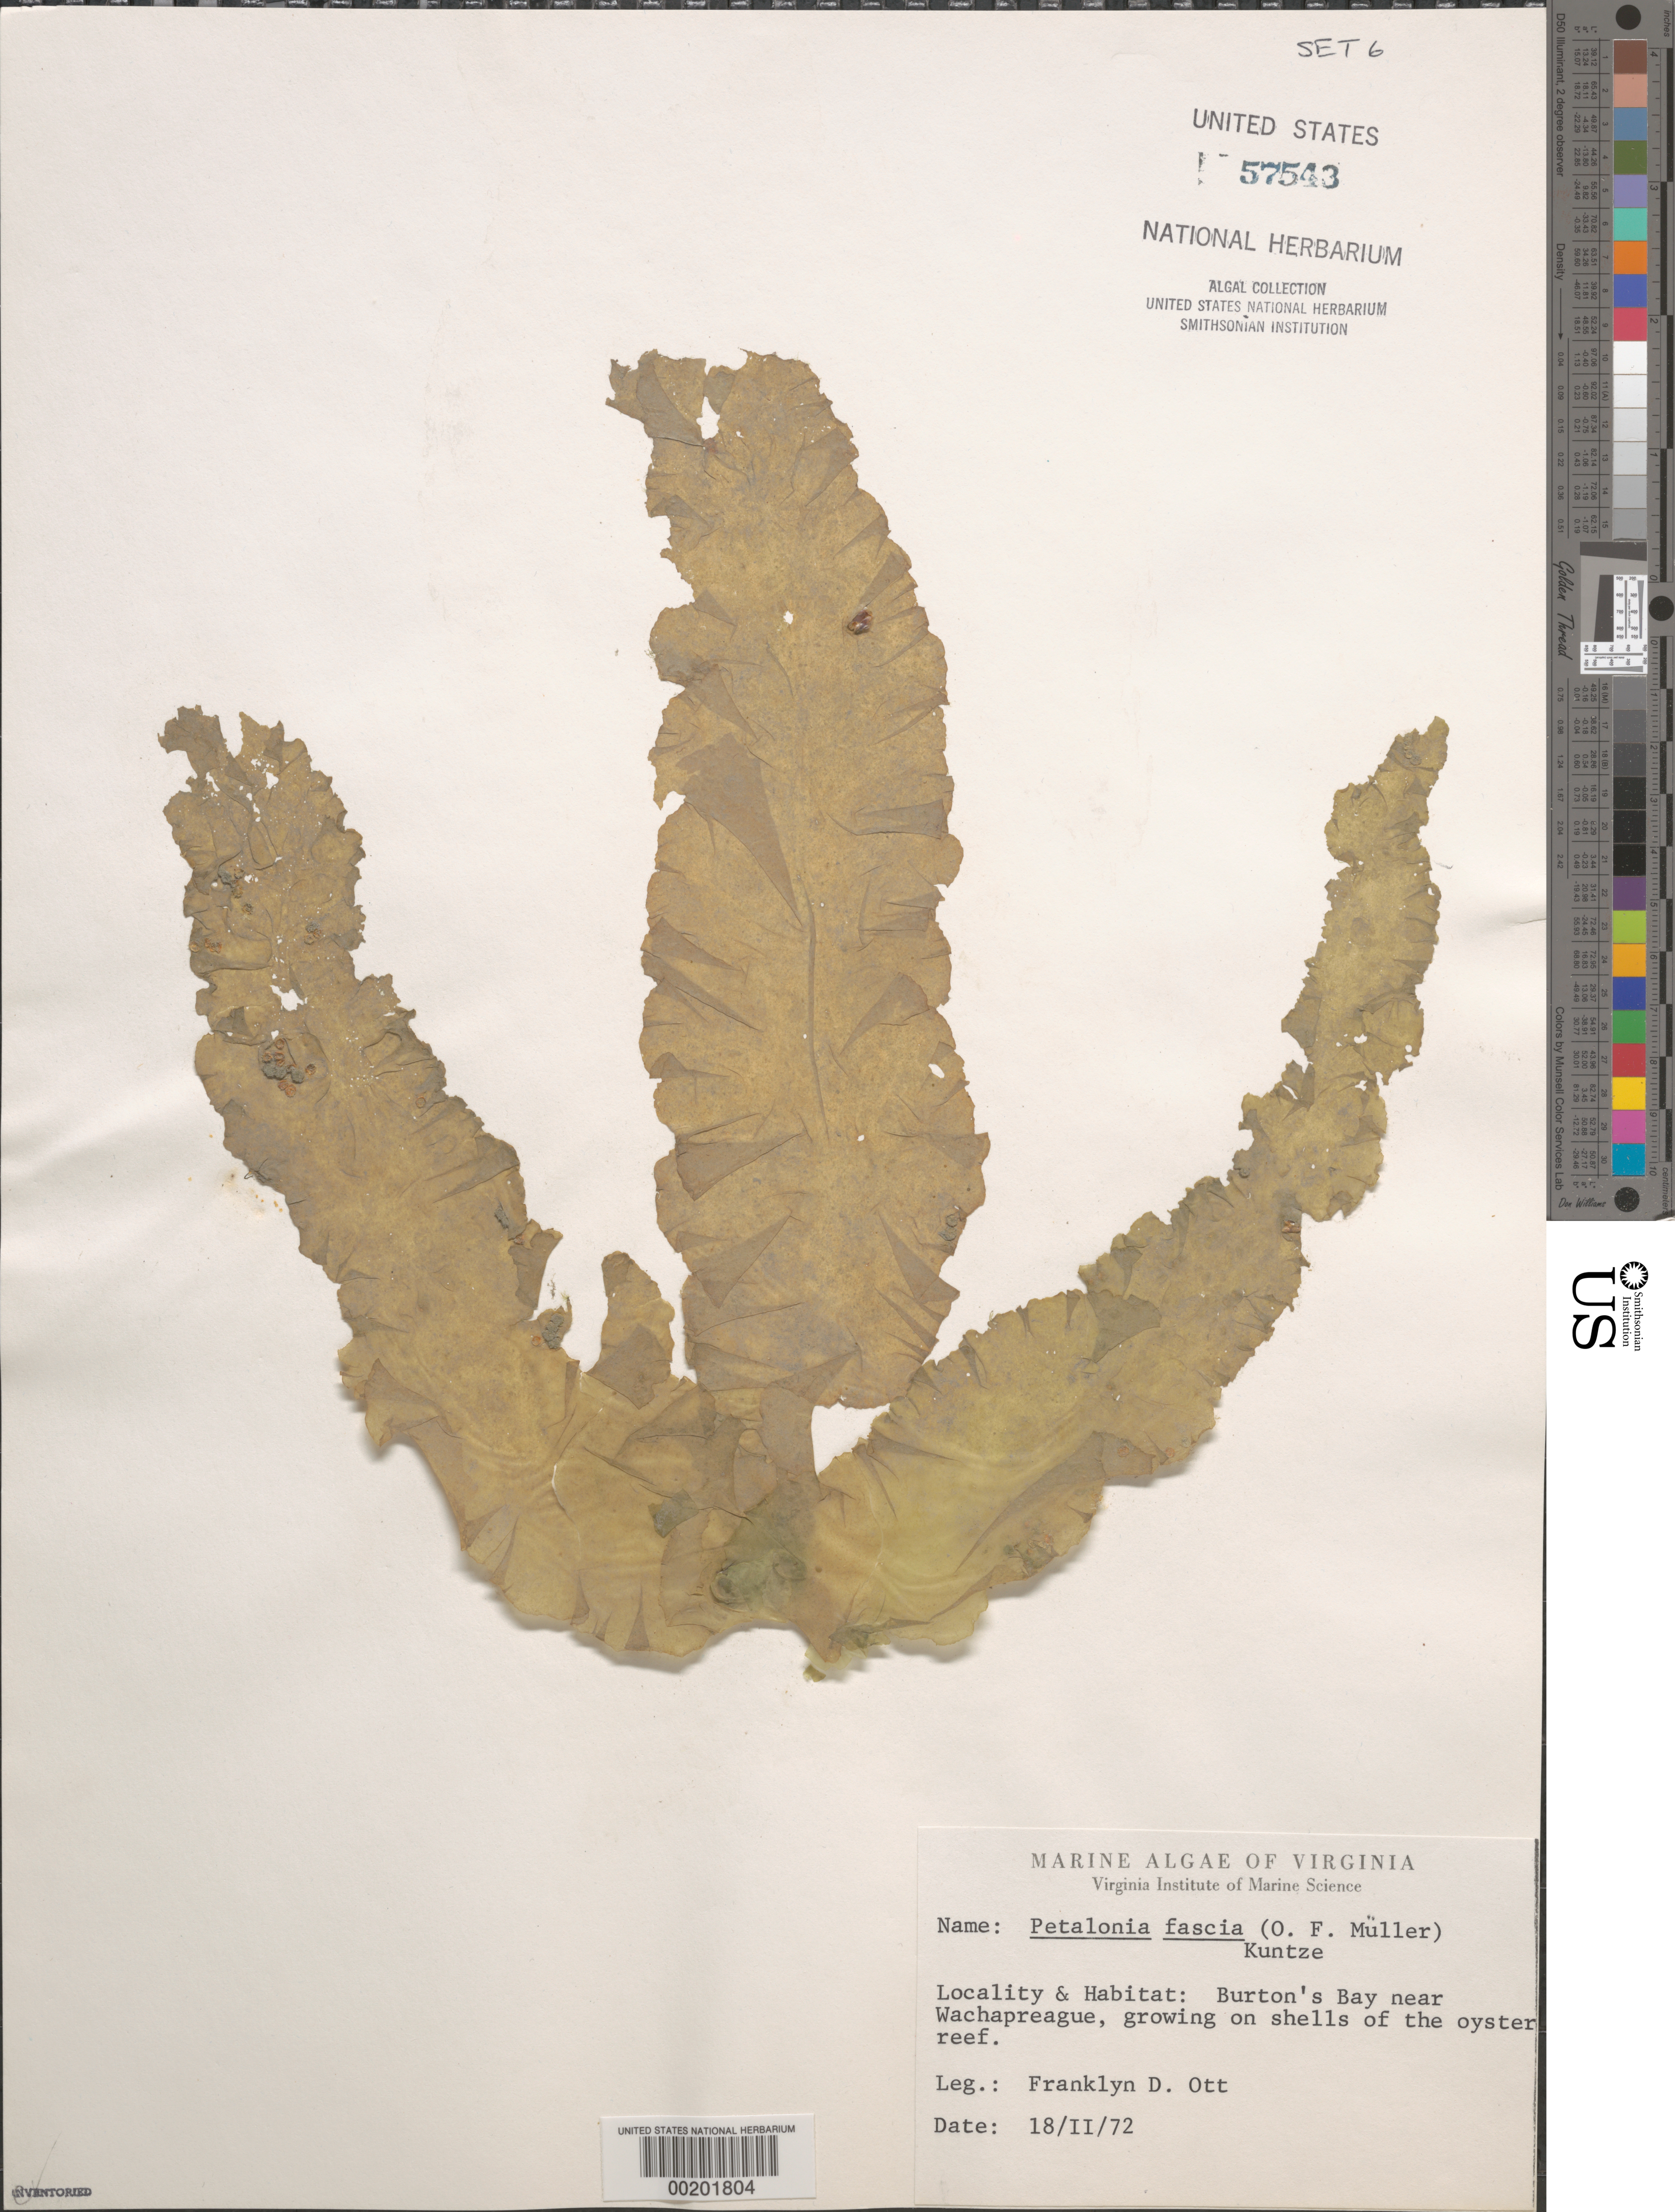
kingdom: Chromista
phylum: Ochrophyta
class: Phaeophyceae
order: Scytosiphonales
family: Scytosiphonaceae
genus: Petalonia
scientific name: Petalonia fascia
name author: (O.F. Müller) Kuntze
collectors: F. Ott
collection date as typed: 18 Feb 1972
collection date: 1972-02-18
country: United States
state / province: Virginia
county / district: Accomack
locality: Burton's Bay near Wachapreague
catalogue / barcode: US 57543